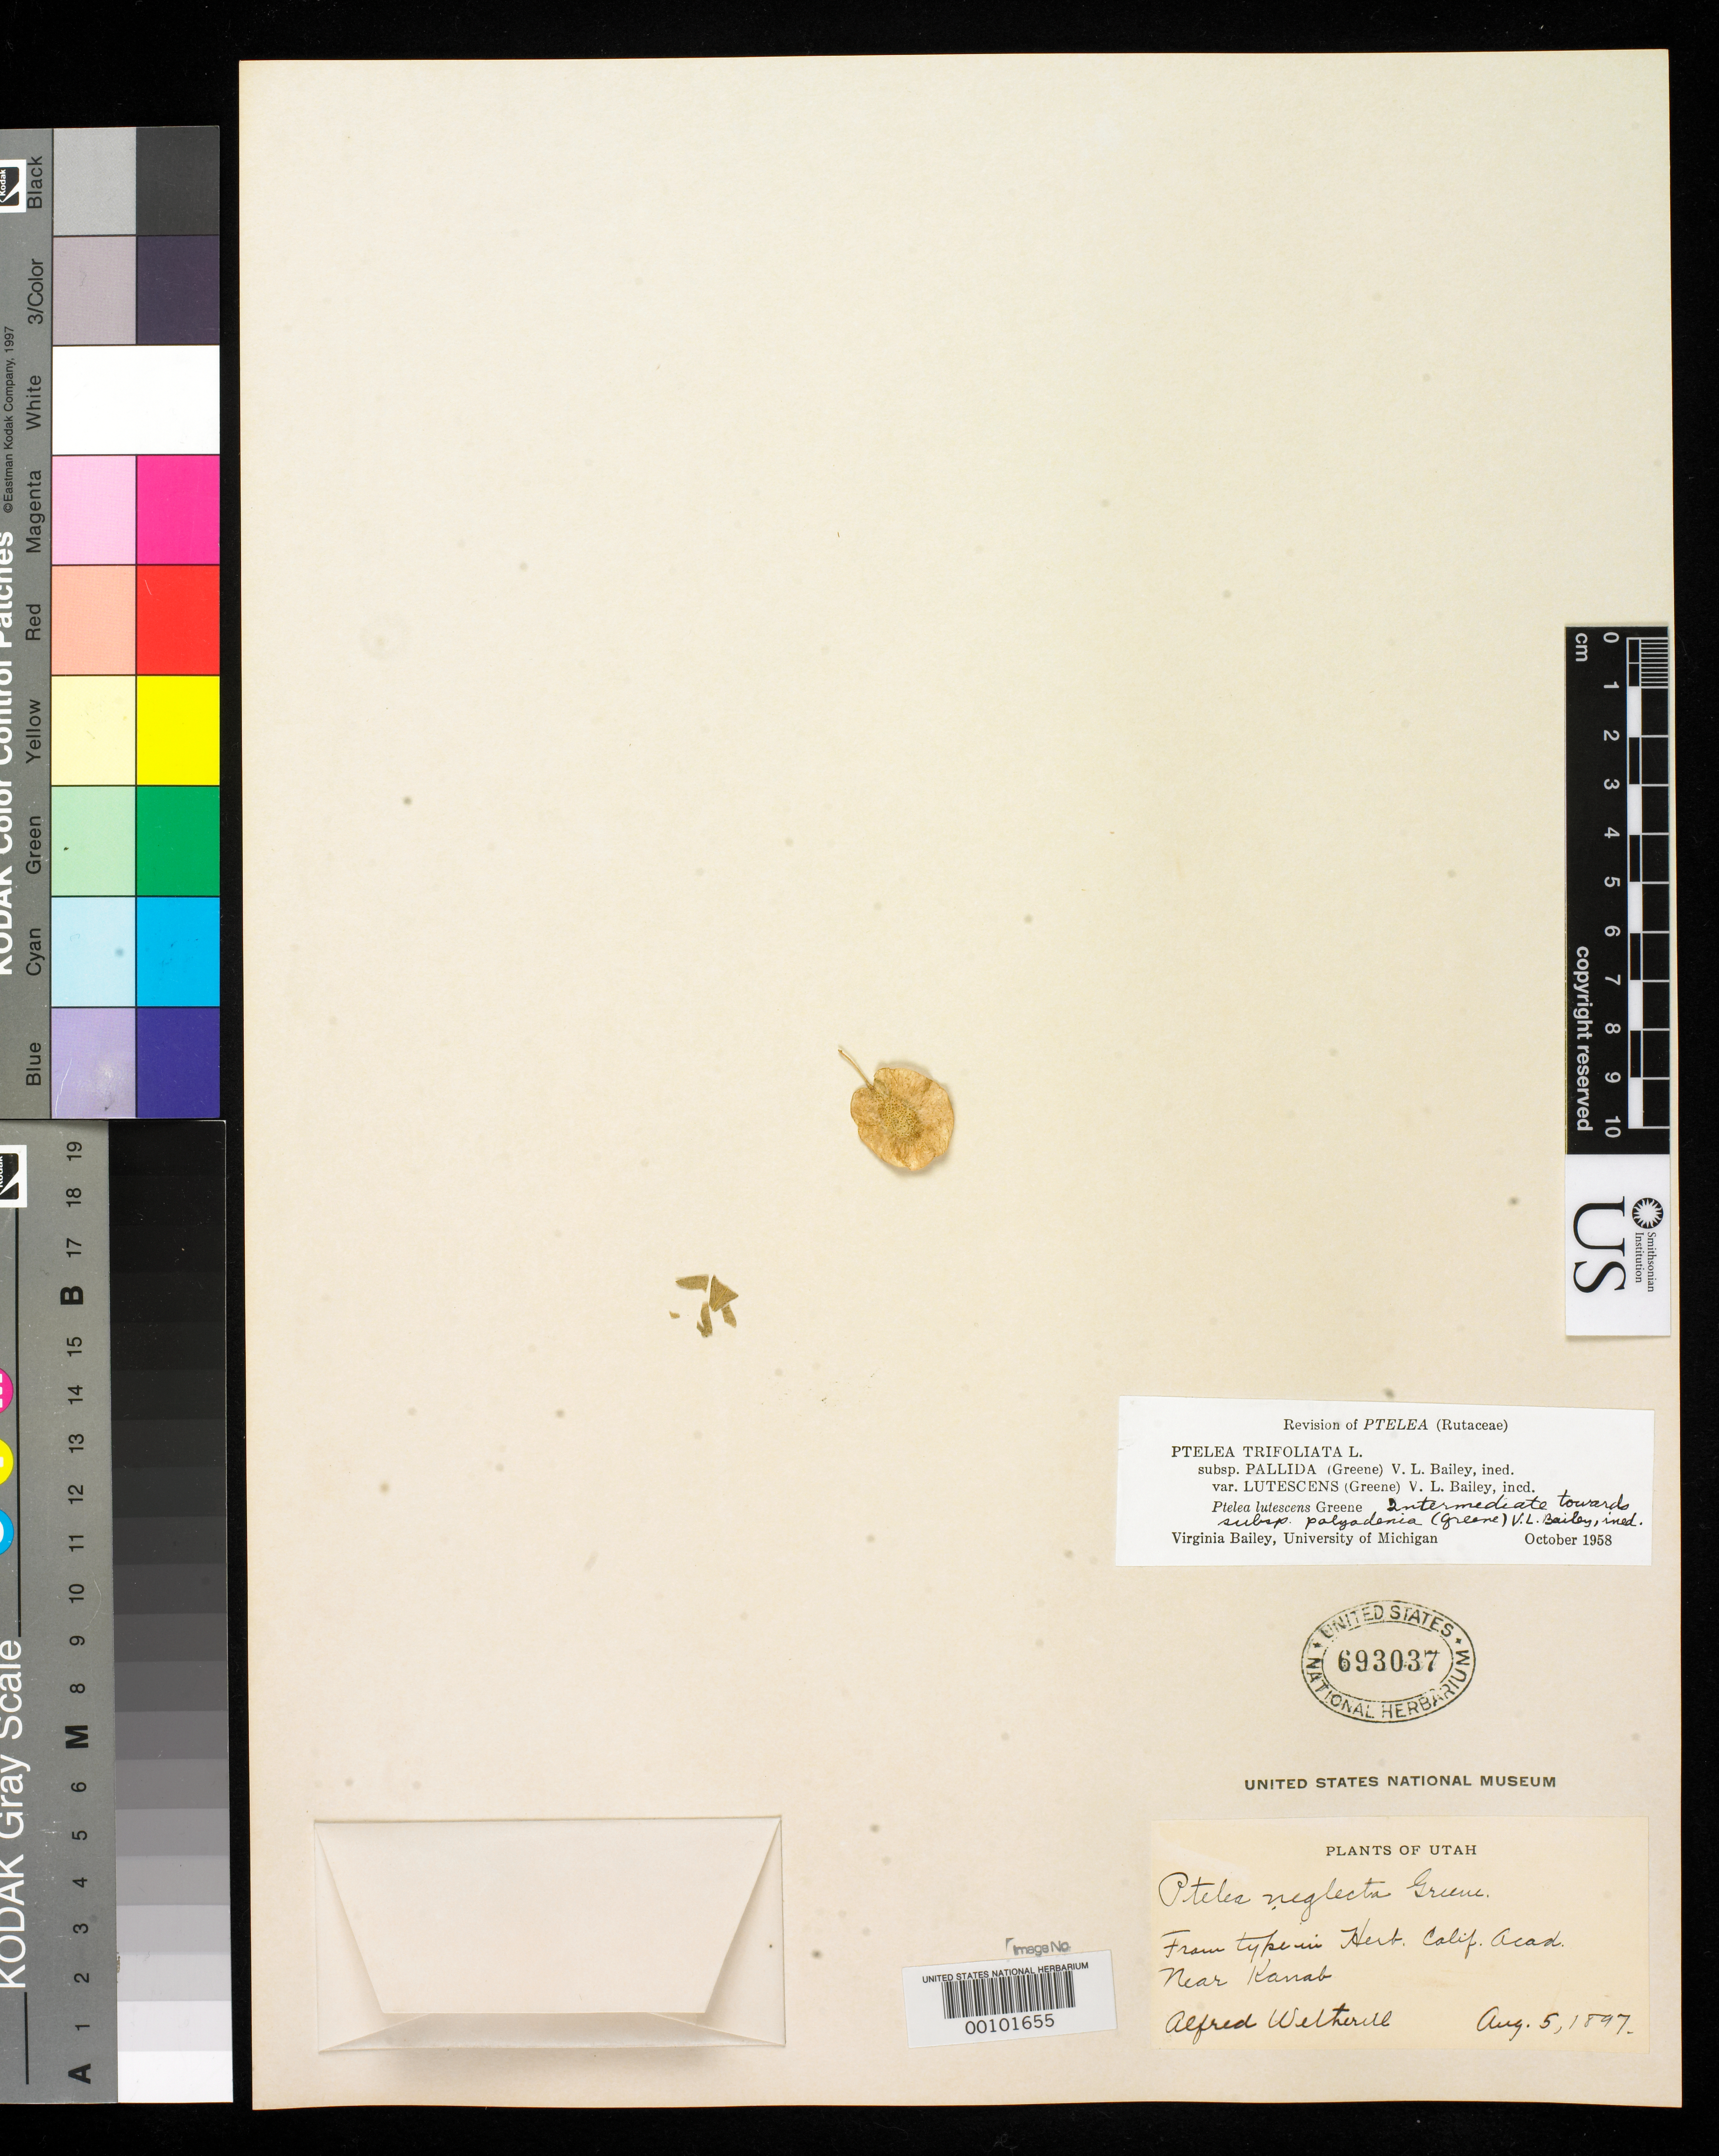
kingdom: Plantae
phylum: Tracheophyta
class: Magnoliopsida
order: Sapindales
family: Rutaceae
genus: Ptelea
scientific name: Ptelea neglecta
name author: Greene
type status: Type Fragment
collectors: A. Wetherill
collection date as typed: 05 Aug 1897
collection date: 1897-08-05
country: United States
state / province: Utah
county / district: Kane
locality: Near Kanab.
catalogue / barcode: US 692037